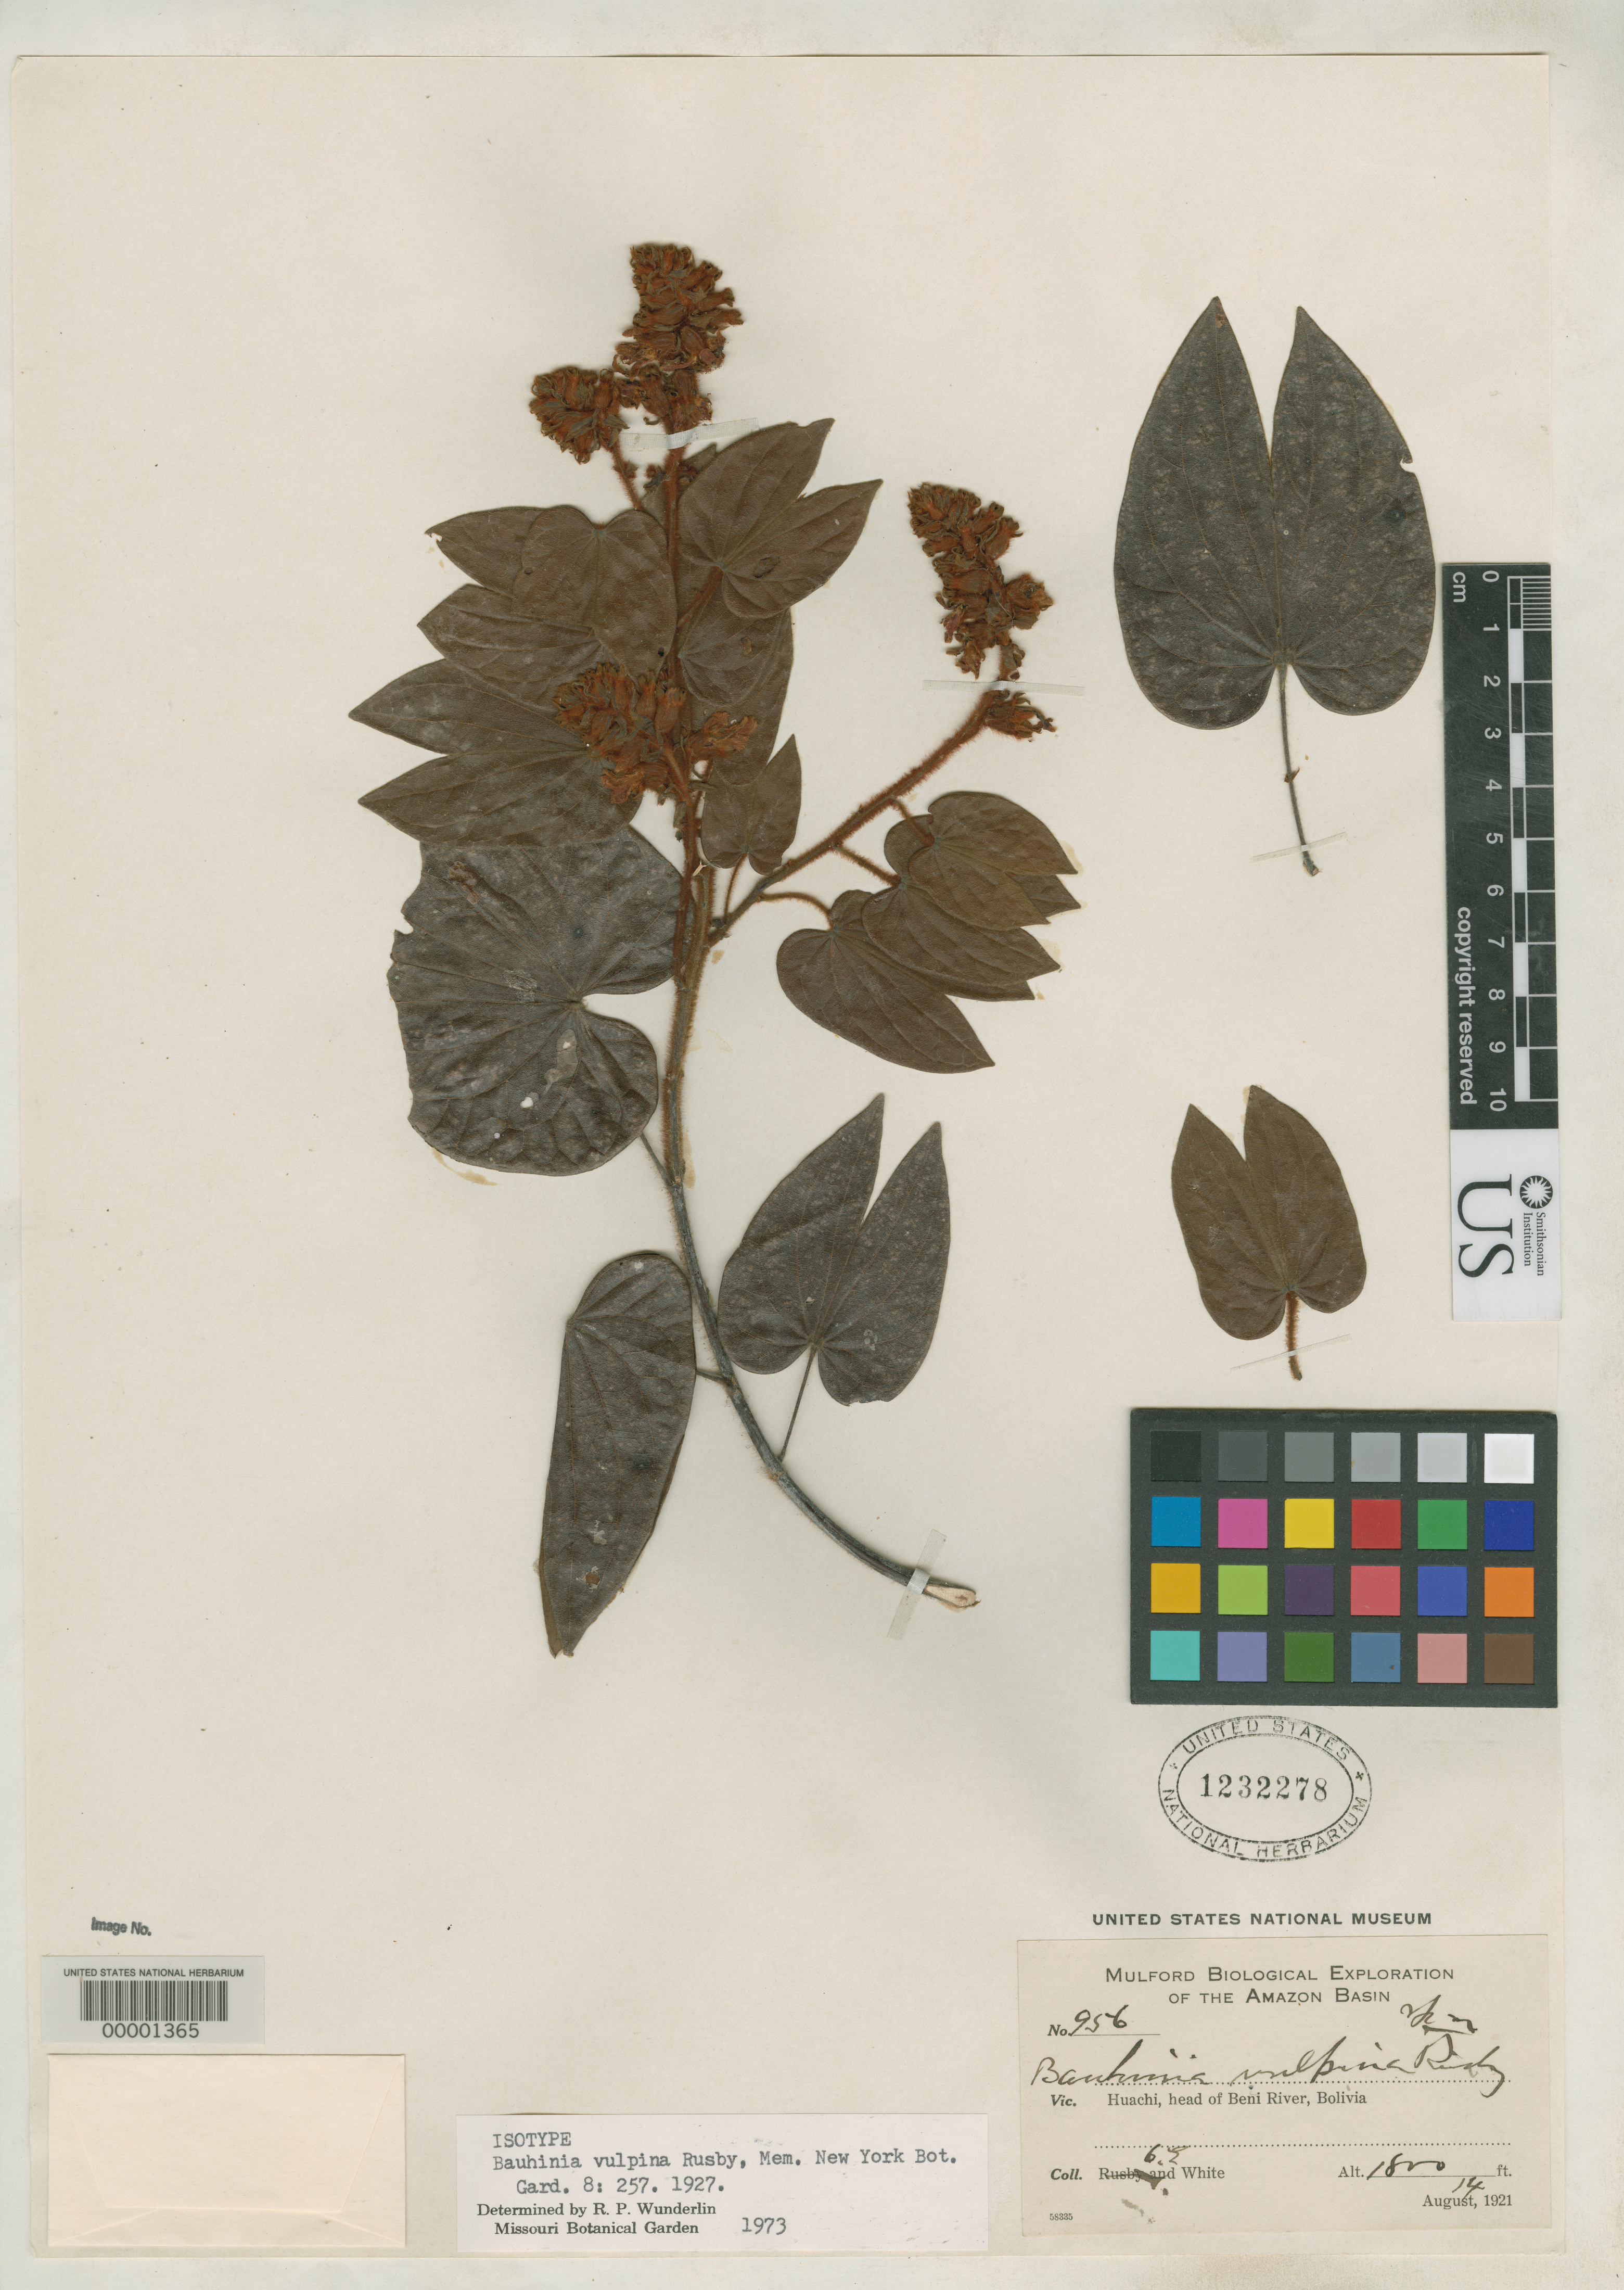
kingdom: Plantae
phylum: Tracheophyta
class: Magnoliopsida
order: Fabales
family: Fabaceae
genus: Bauhinia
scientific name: Bauhinia vulpina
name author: Rusby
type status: Isotype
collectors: O. E. White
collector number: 956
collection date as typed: August 14, 1921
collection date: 1921-08-14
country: Bolivia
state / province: Beni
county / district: Iténez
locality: Huachi, head of Beni River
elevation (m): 549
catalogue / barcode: US 1232278